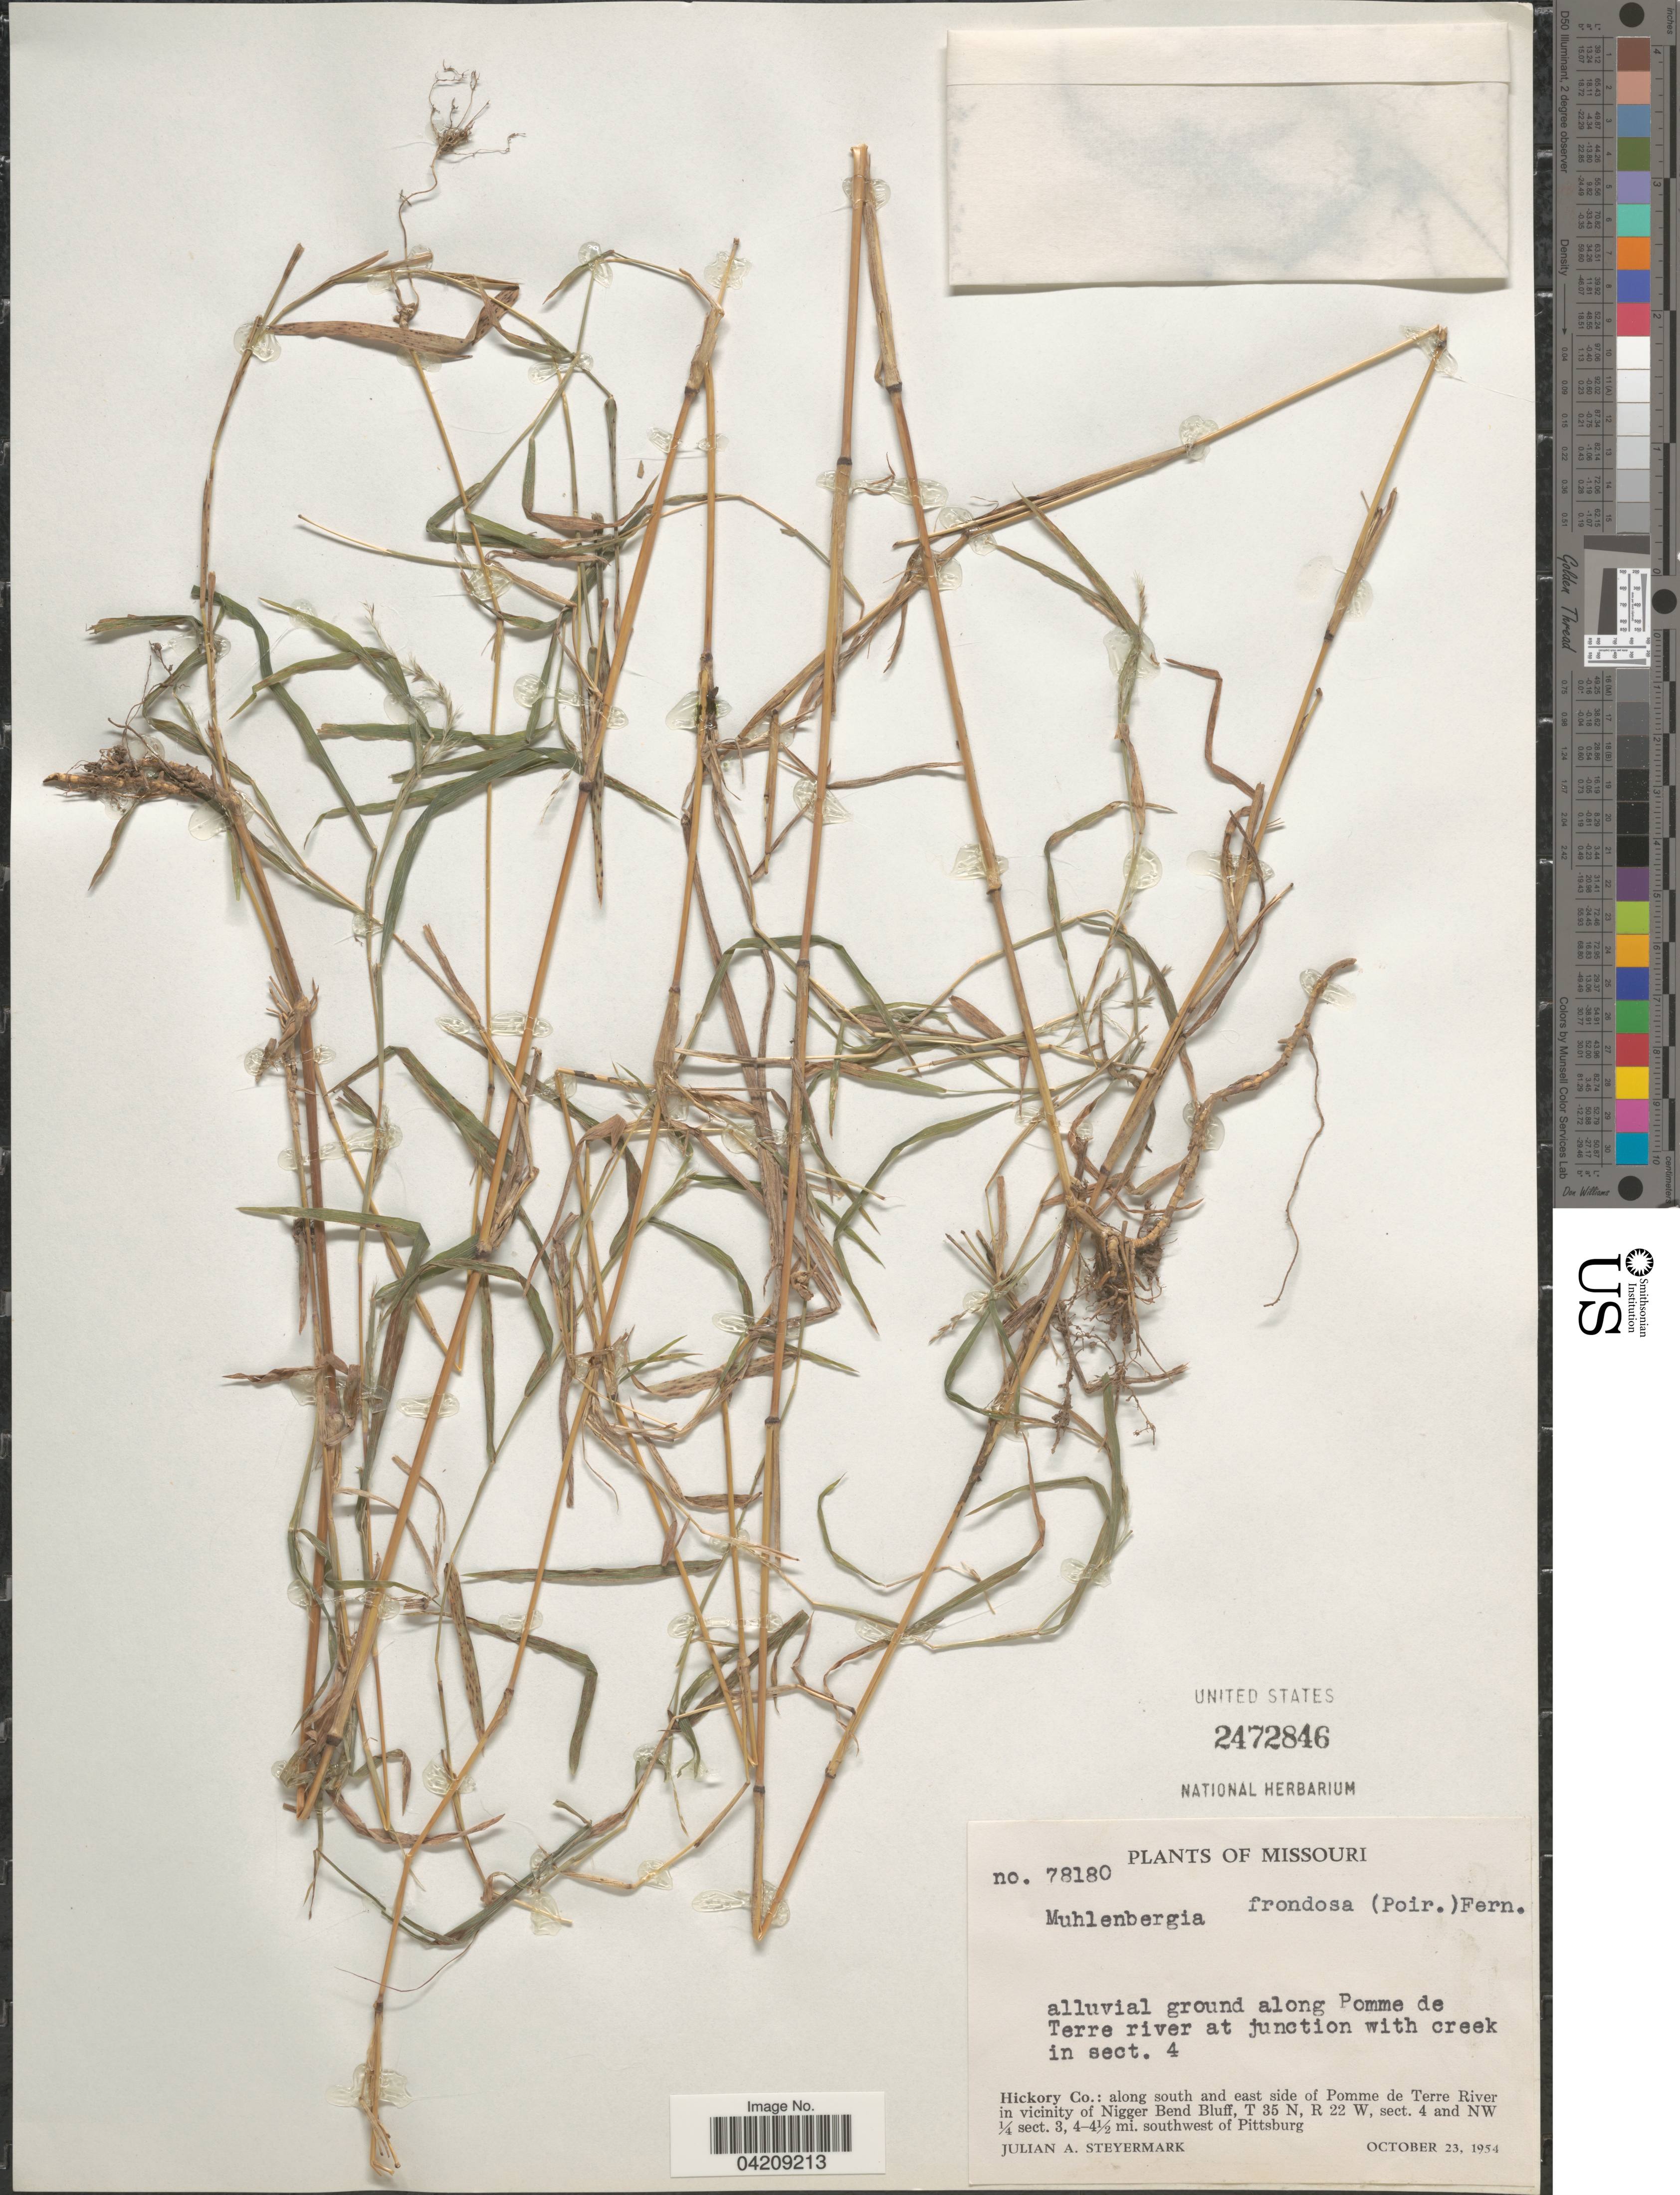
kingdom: Plantae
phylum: Tracheophyta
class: Liliopsida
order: Poales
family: Poaceae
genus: Muhlenbergia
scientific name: Muhlenbergia frondosa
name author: (Poir.) Fernald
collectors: J. Steyermark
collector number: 78180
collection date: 1954-10-23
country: United States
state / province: Missouri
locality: Alluvial ground along Pomme de Terre river at junction with creek in sect. 4. Hickory Co.: along south and east side of Pomme de Terre River in vicinity of Nigger Bend Bluff, T 35 N, R 22 W, sect. 4 and NW ¼ sect. 3, 4-4½ mi. southwest of Pittsburg.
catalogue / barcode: US 2472846